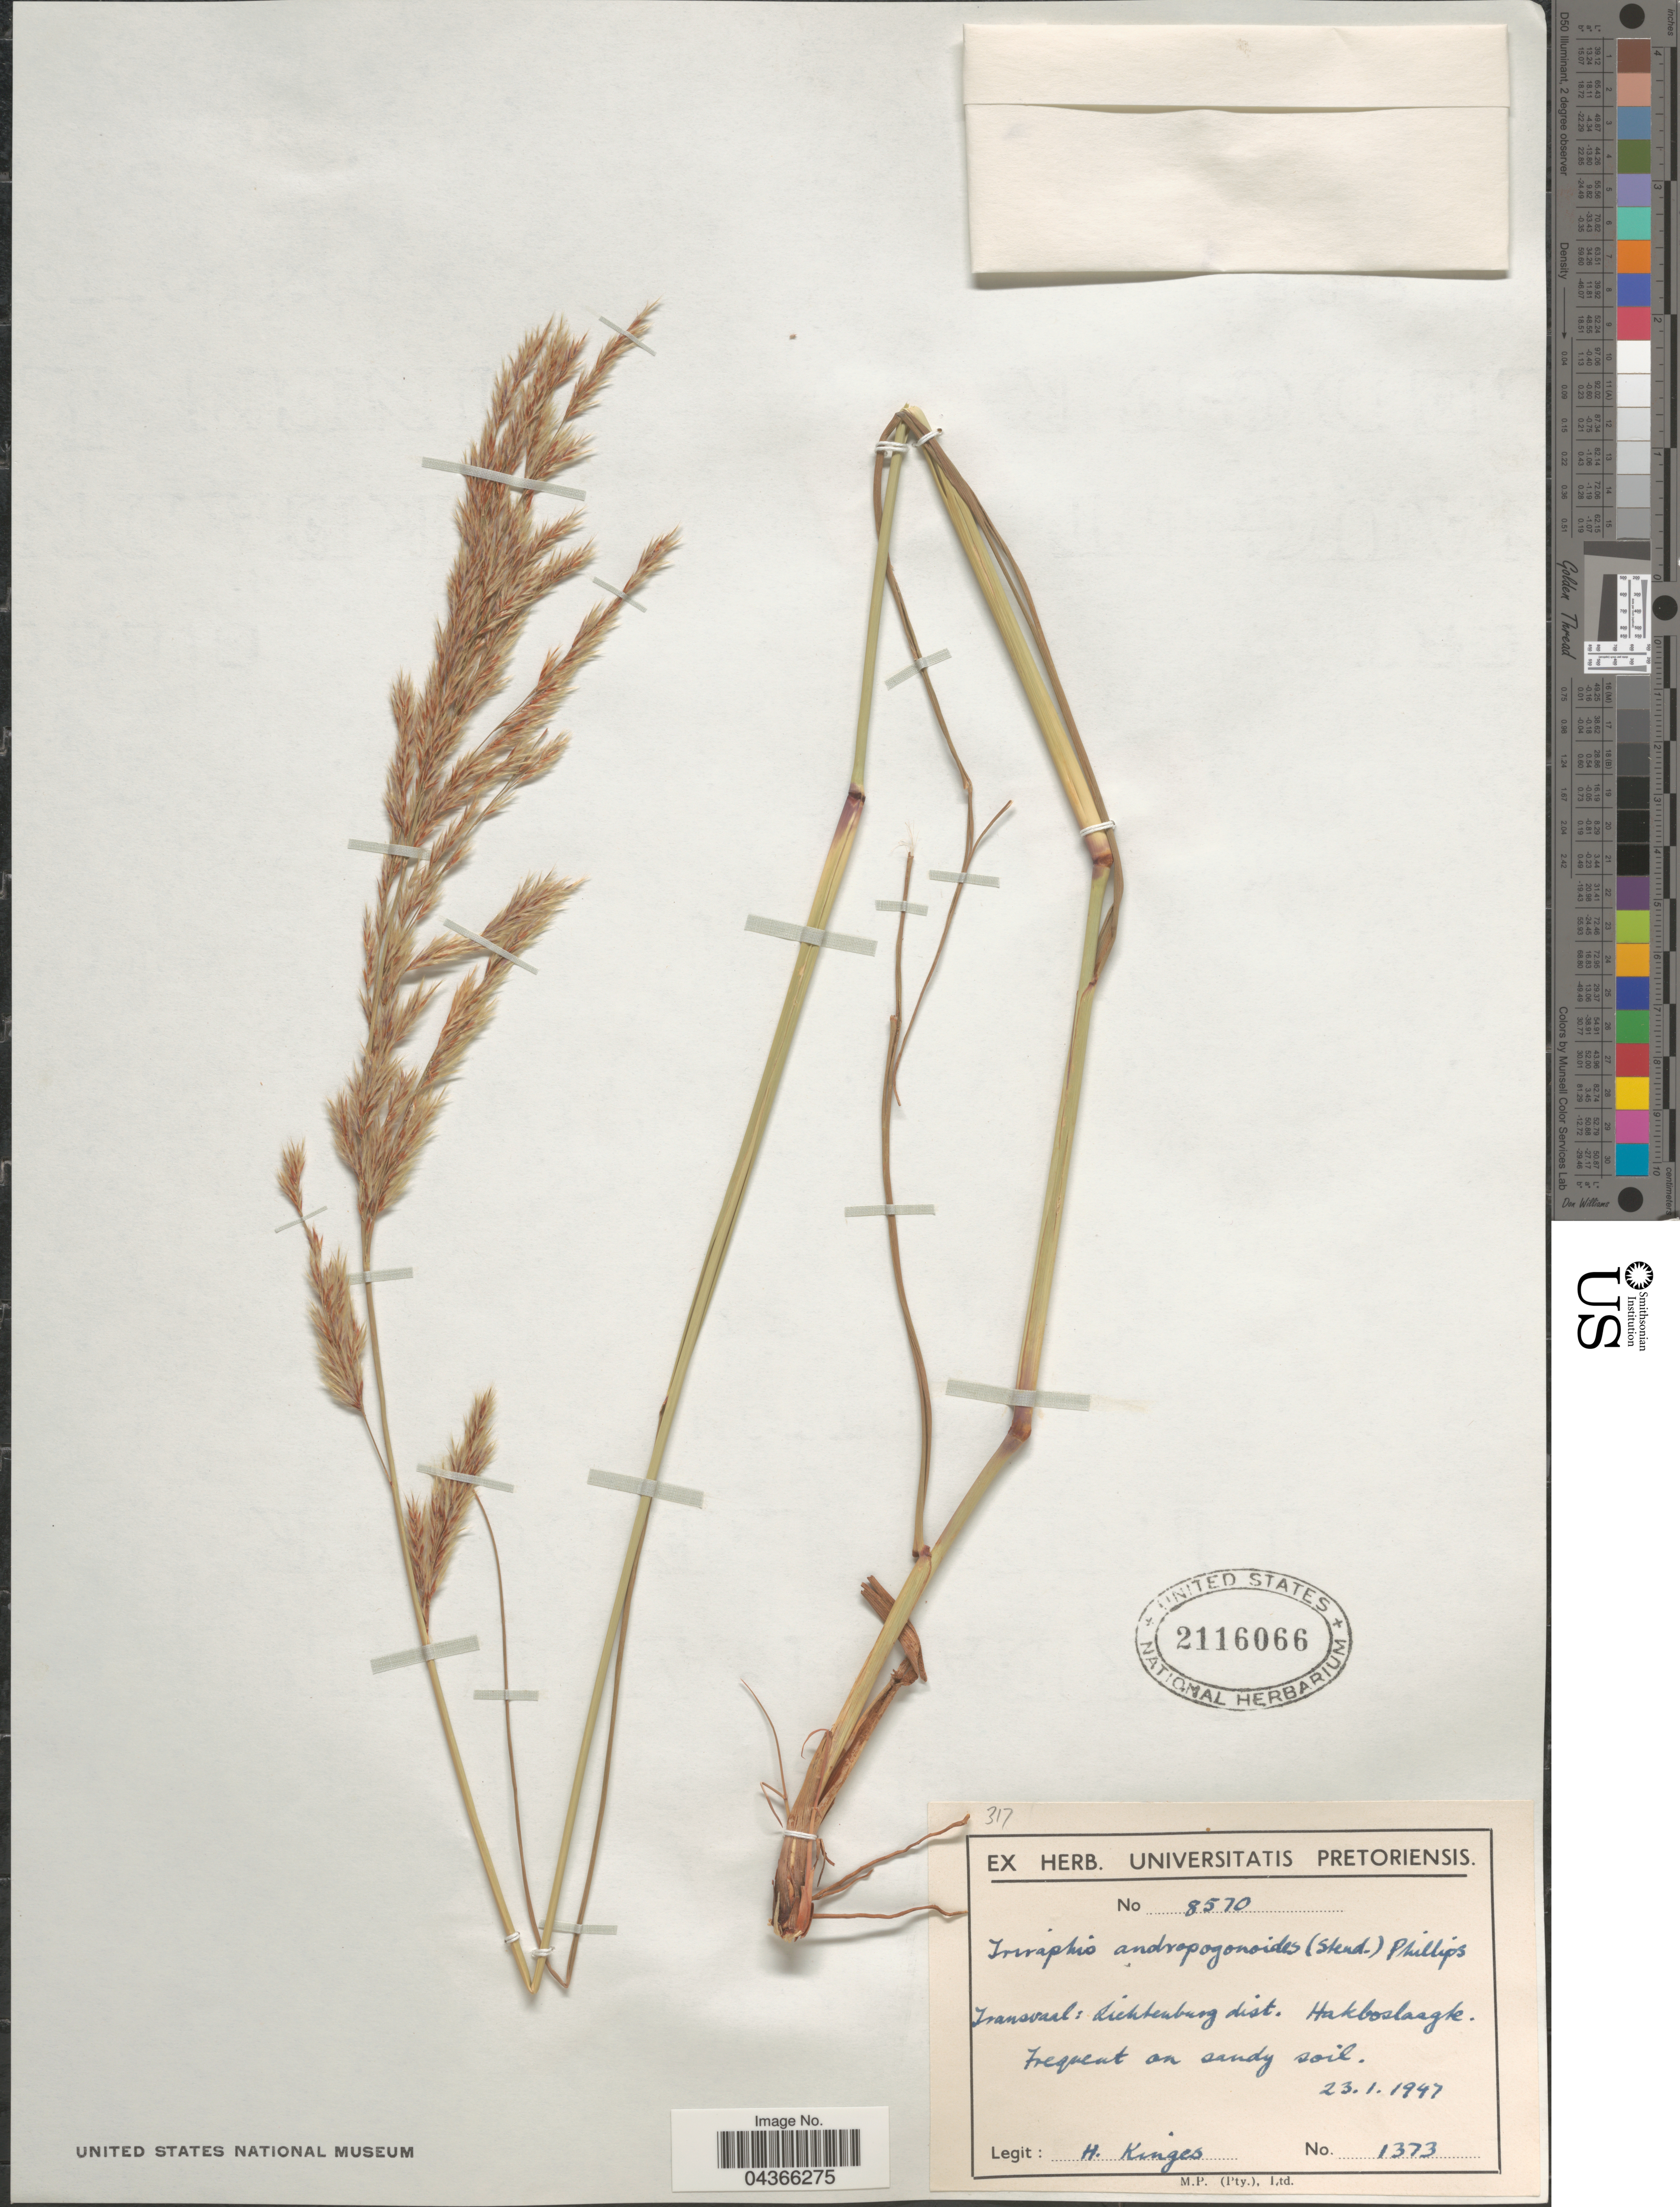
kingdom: Plantae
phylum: Tracheophyta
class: Liliopsida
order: Poales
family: Poaceae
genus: Triraphis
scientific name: Triraphis andropogonoides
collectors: H. Kinges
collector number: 1373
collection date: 1947-01-23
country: South Africa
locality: Transvaal: Lichtenburg dist. Hakboslaagte.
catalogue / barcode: US 2116066